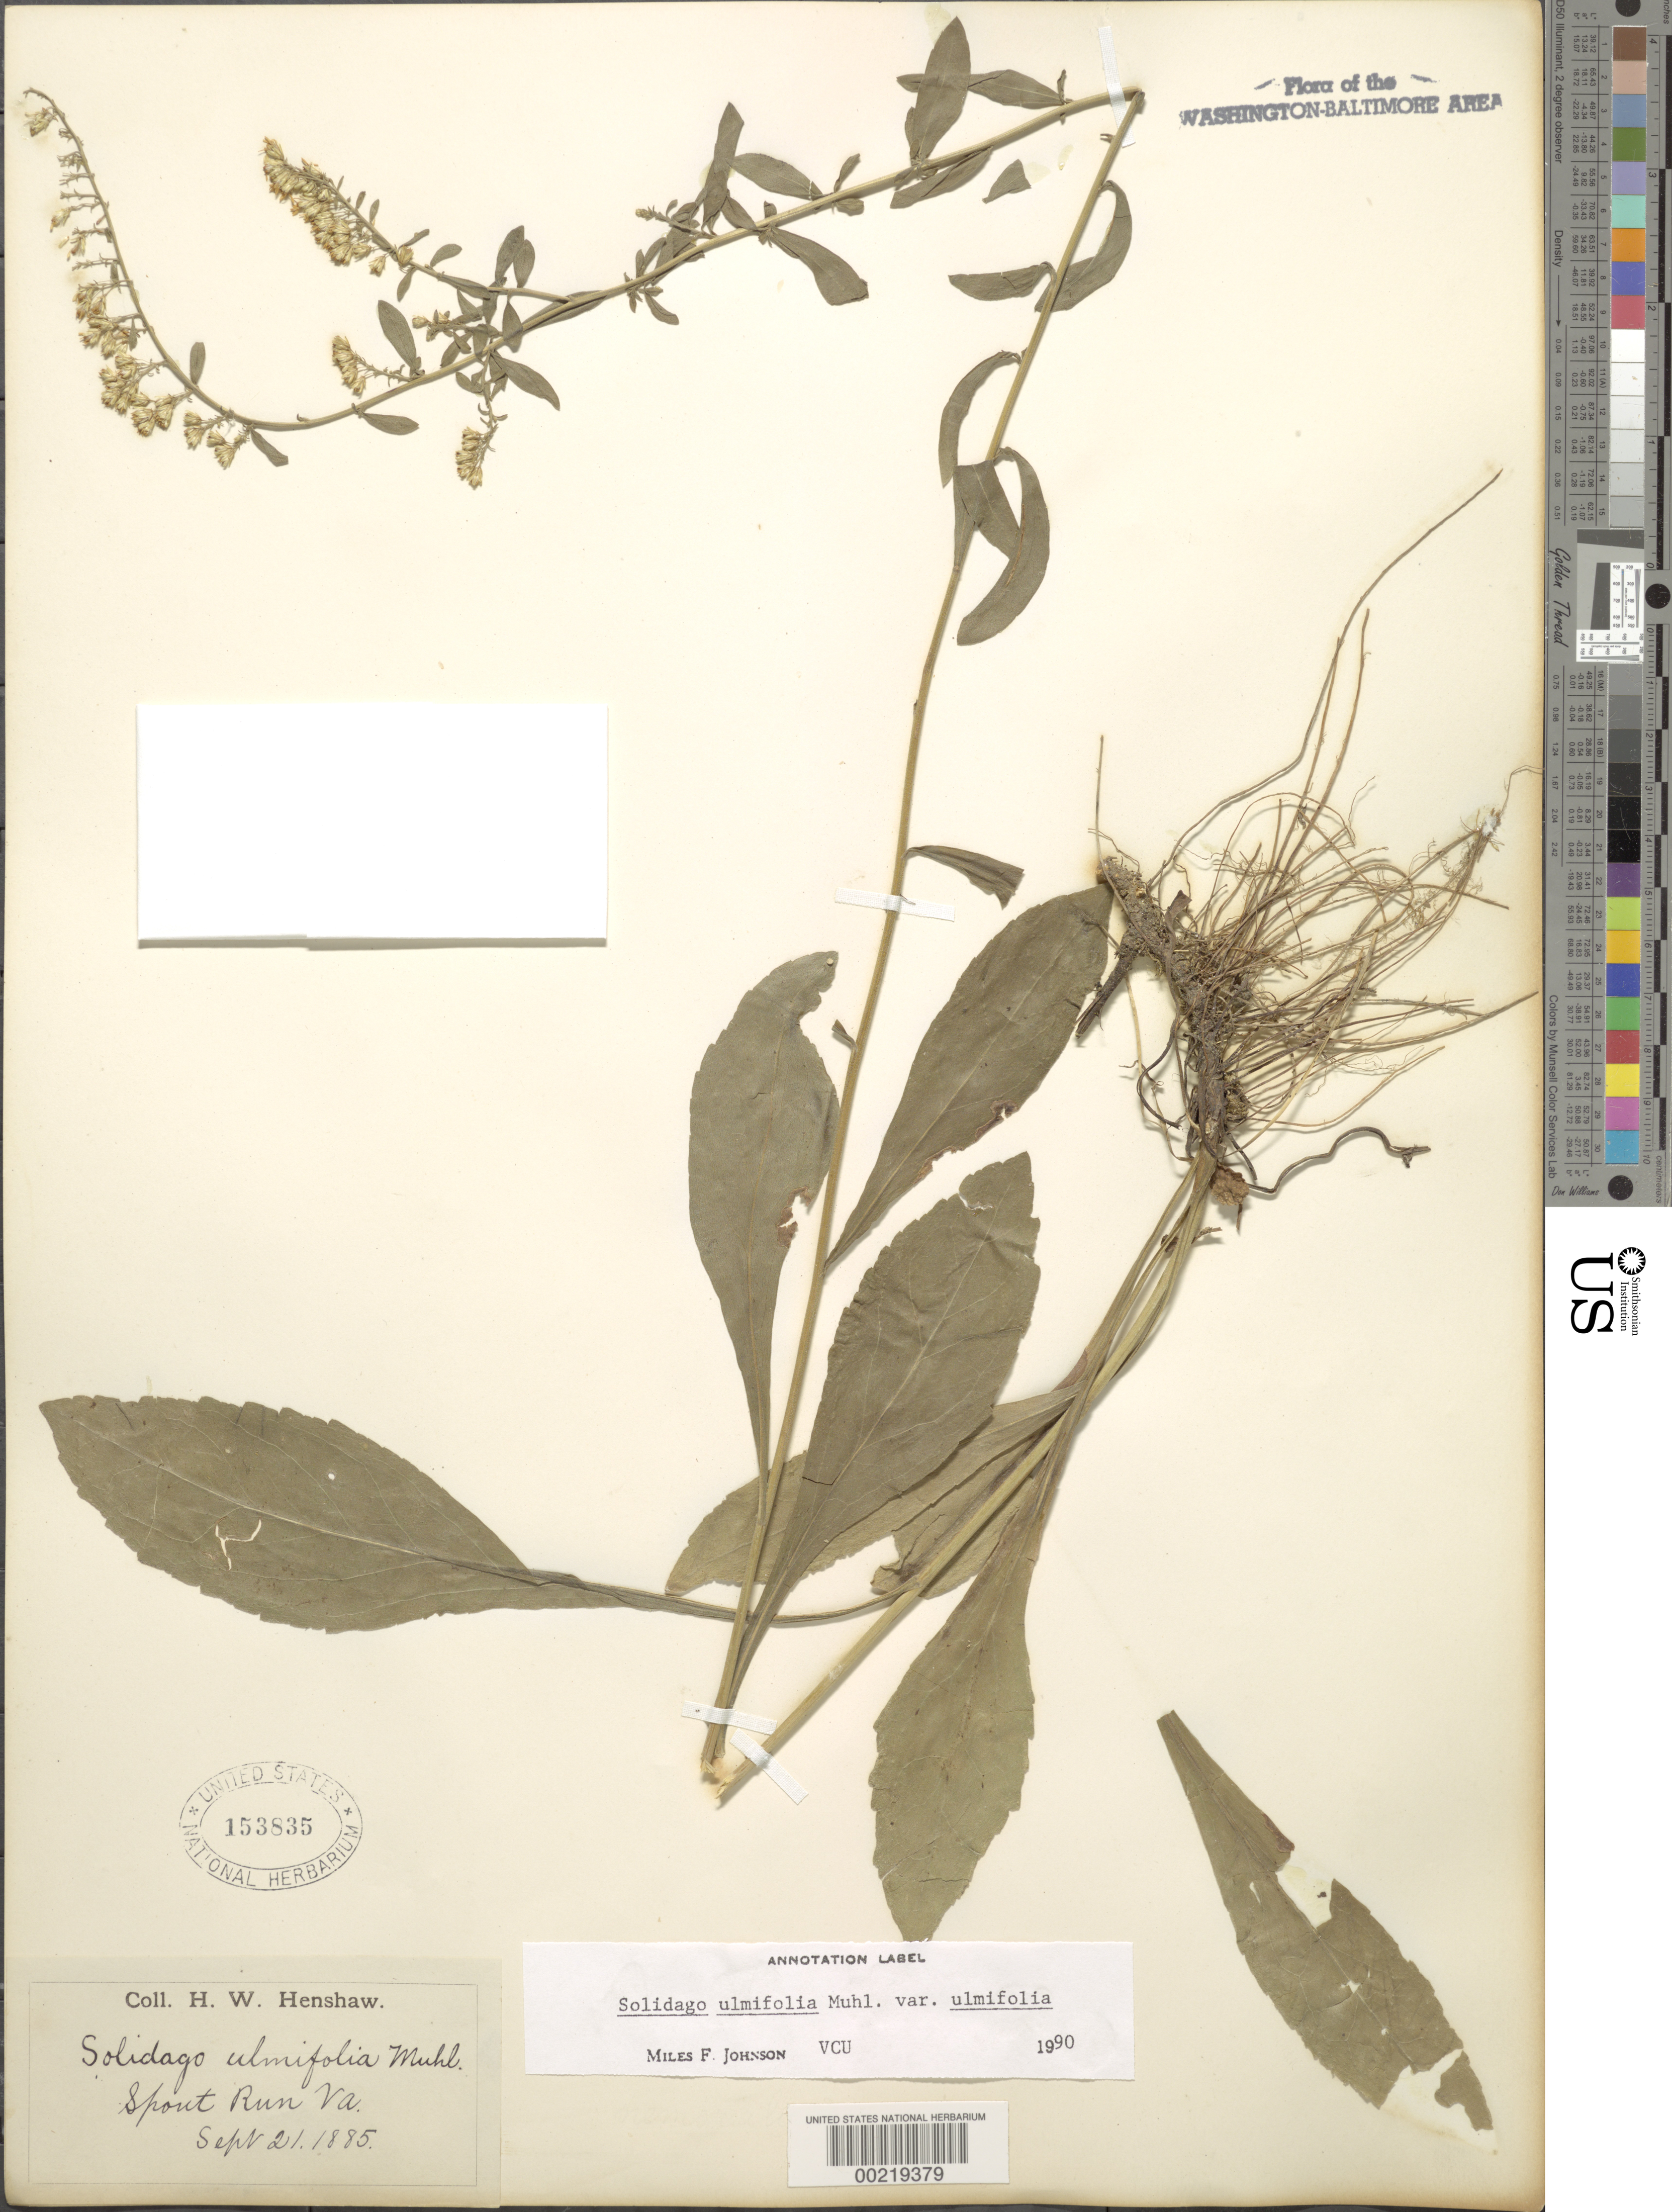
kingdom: Plantae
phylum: Tracheophyta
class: Magnoliopsida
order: Asterales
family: Asteraceae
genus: Solidago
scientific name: Solidago ulmifolia var. ulmifolia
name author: Muhl.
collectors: H. Henshaw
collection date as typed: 21 Sep 1885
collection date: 1885-09-21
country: United States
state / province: Virginia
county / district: Fairfax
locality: Spout Run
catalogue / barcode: US 153835